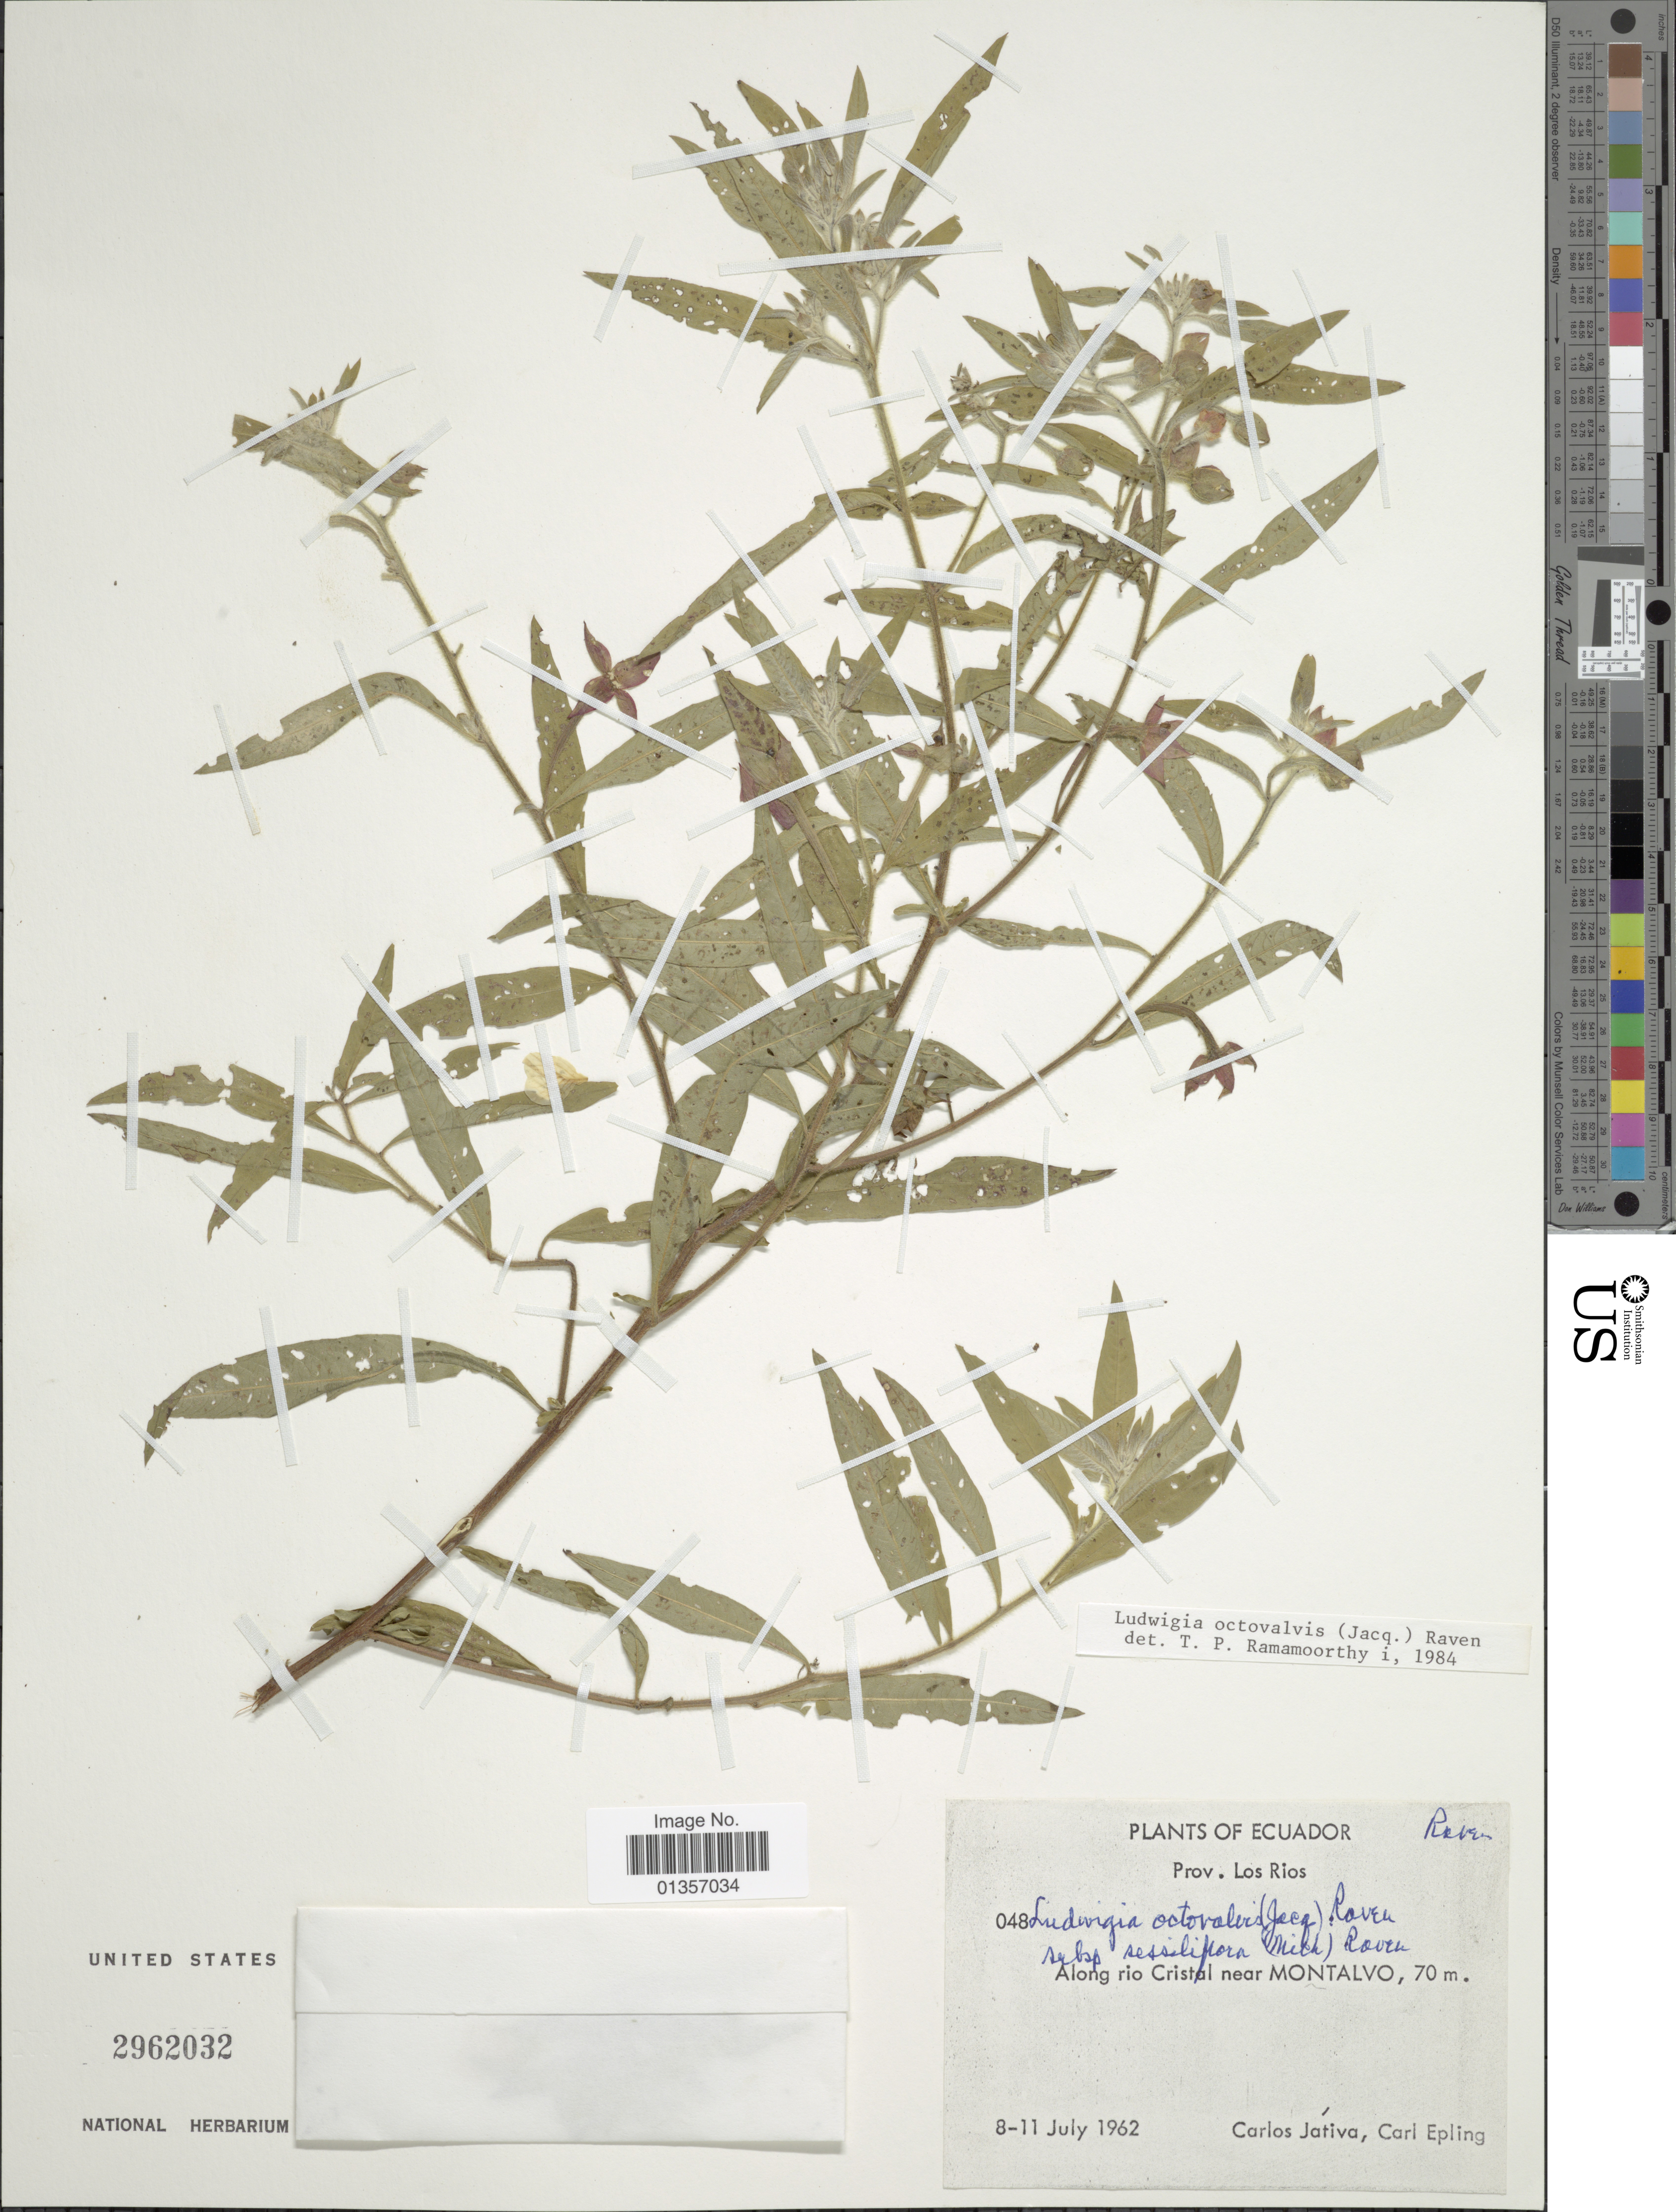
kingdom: Plantae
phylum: Tracheophyta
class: Magnoliopsida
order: Myrtales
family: Onagraceae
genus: Ludwigia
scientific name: Ludwigia octovalvis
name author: (Jacq.) P.H. Raven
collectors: C. D. Játiva & C. C. Epling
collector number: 048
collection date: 1962-07-08/1962-07-11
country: Ecuador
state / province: Los Ríos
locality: Along rio Cristal near Montalvo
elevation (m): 70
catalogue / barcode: US 2962032